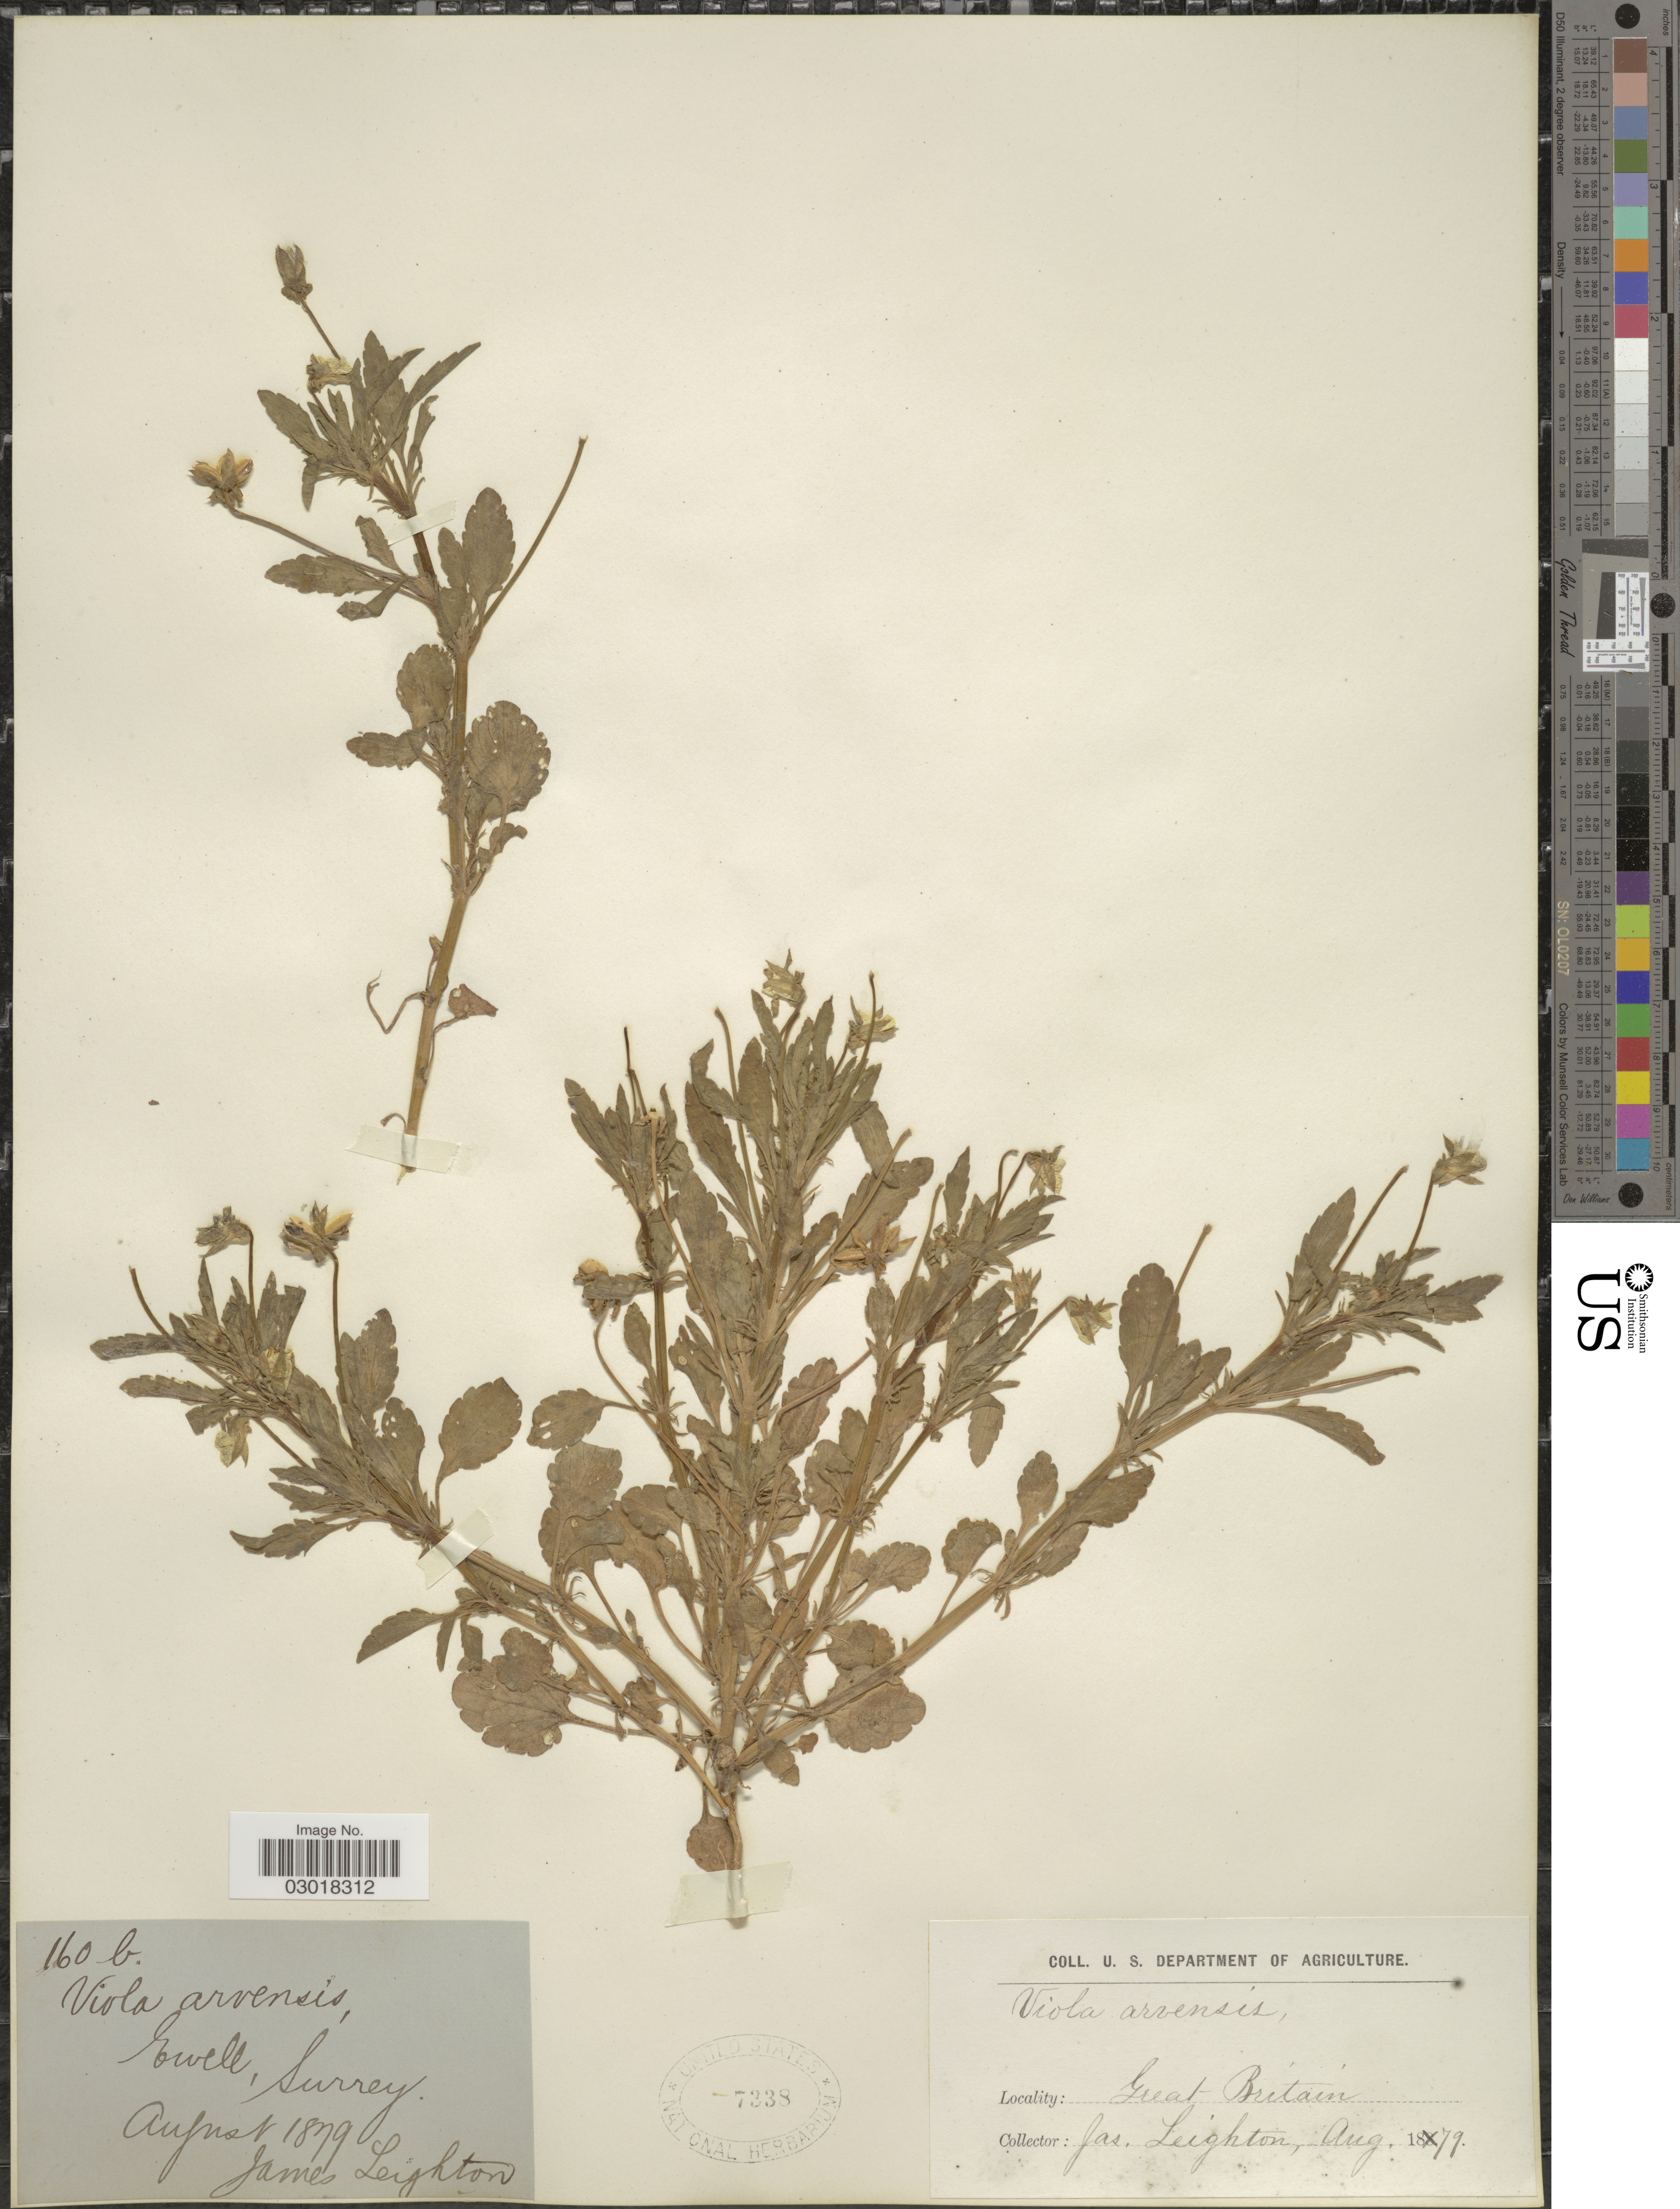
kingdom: Plantae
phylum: Tracheophyta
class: Magnoliopsida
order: Malpighiales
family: Violaceae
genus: Viola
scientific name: Viola arvensis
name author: Murray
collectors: J. Leighton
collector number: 160 b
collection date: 1879-08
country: United Kingdom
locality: Ewell, Surrey. Great Britain.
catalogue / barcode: US 7338